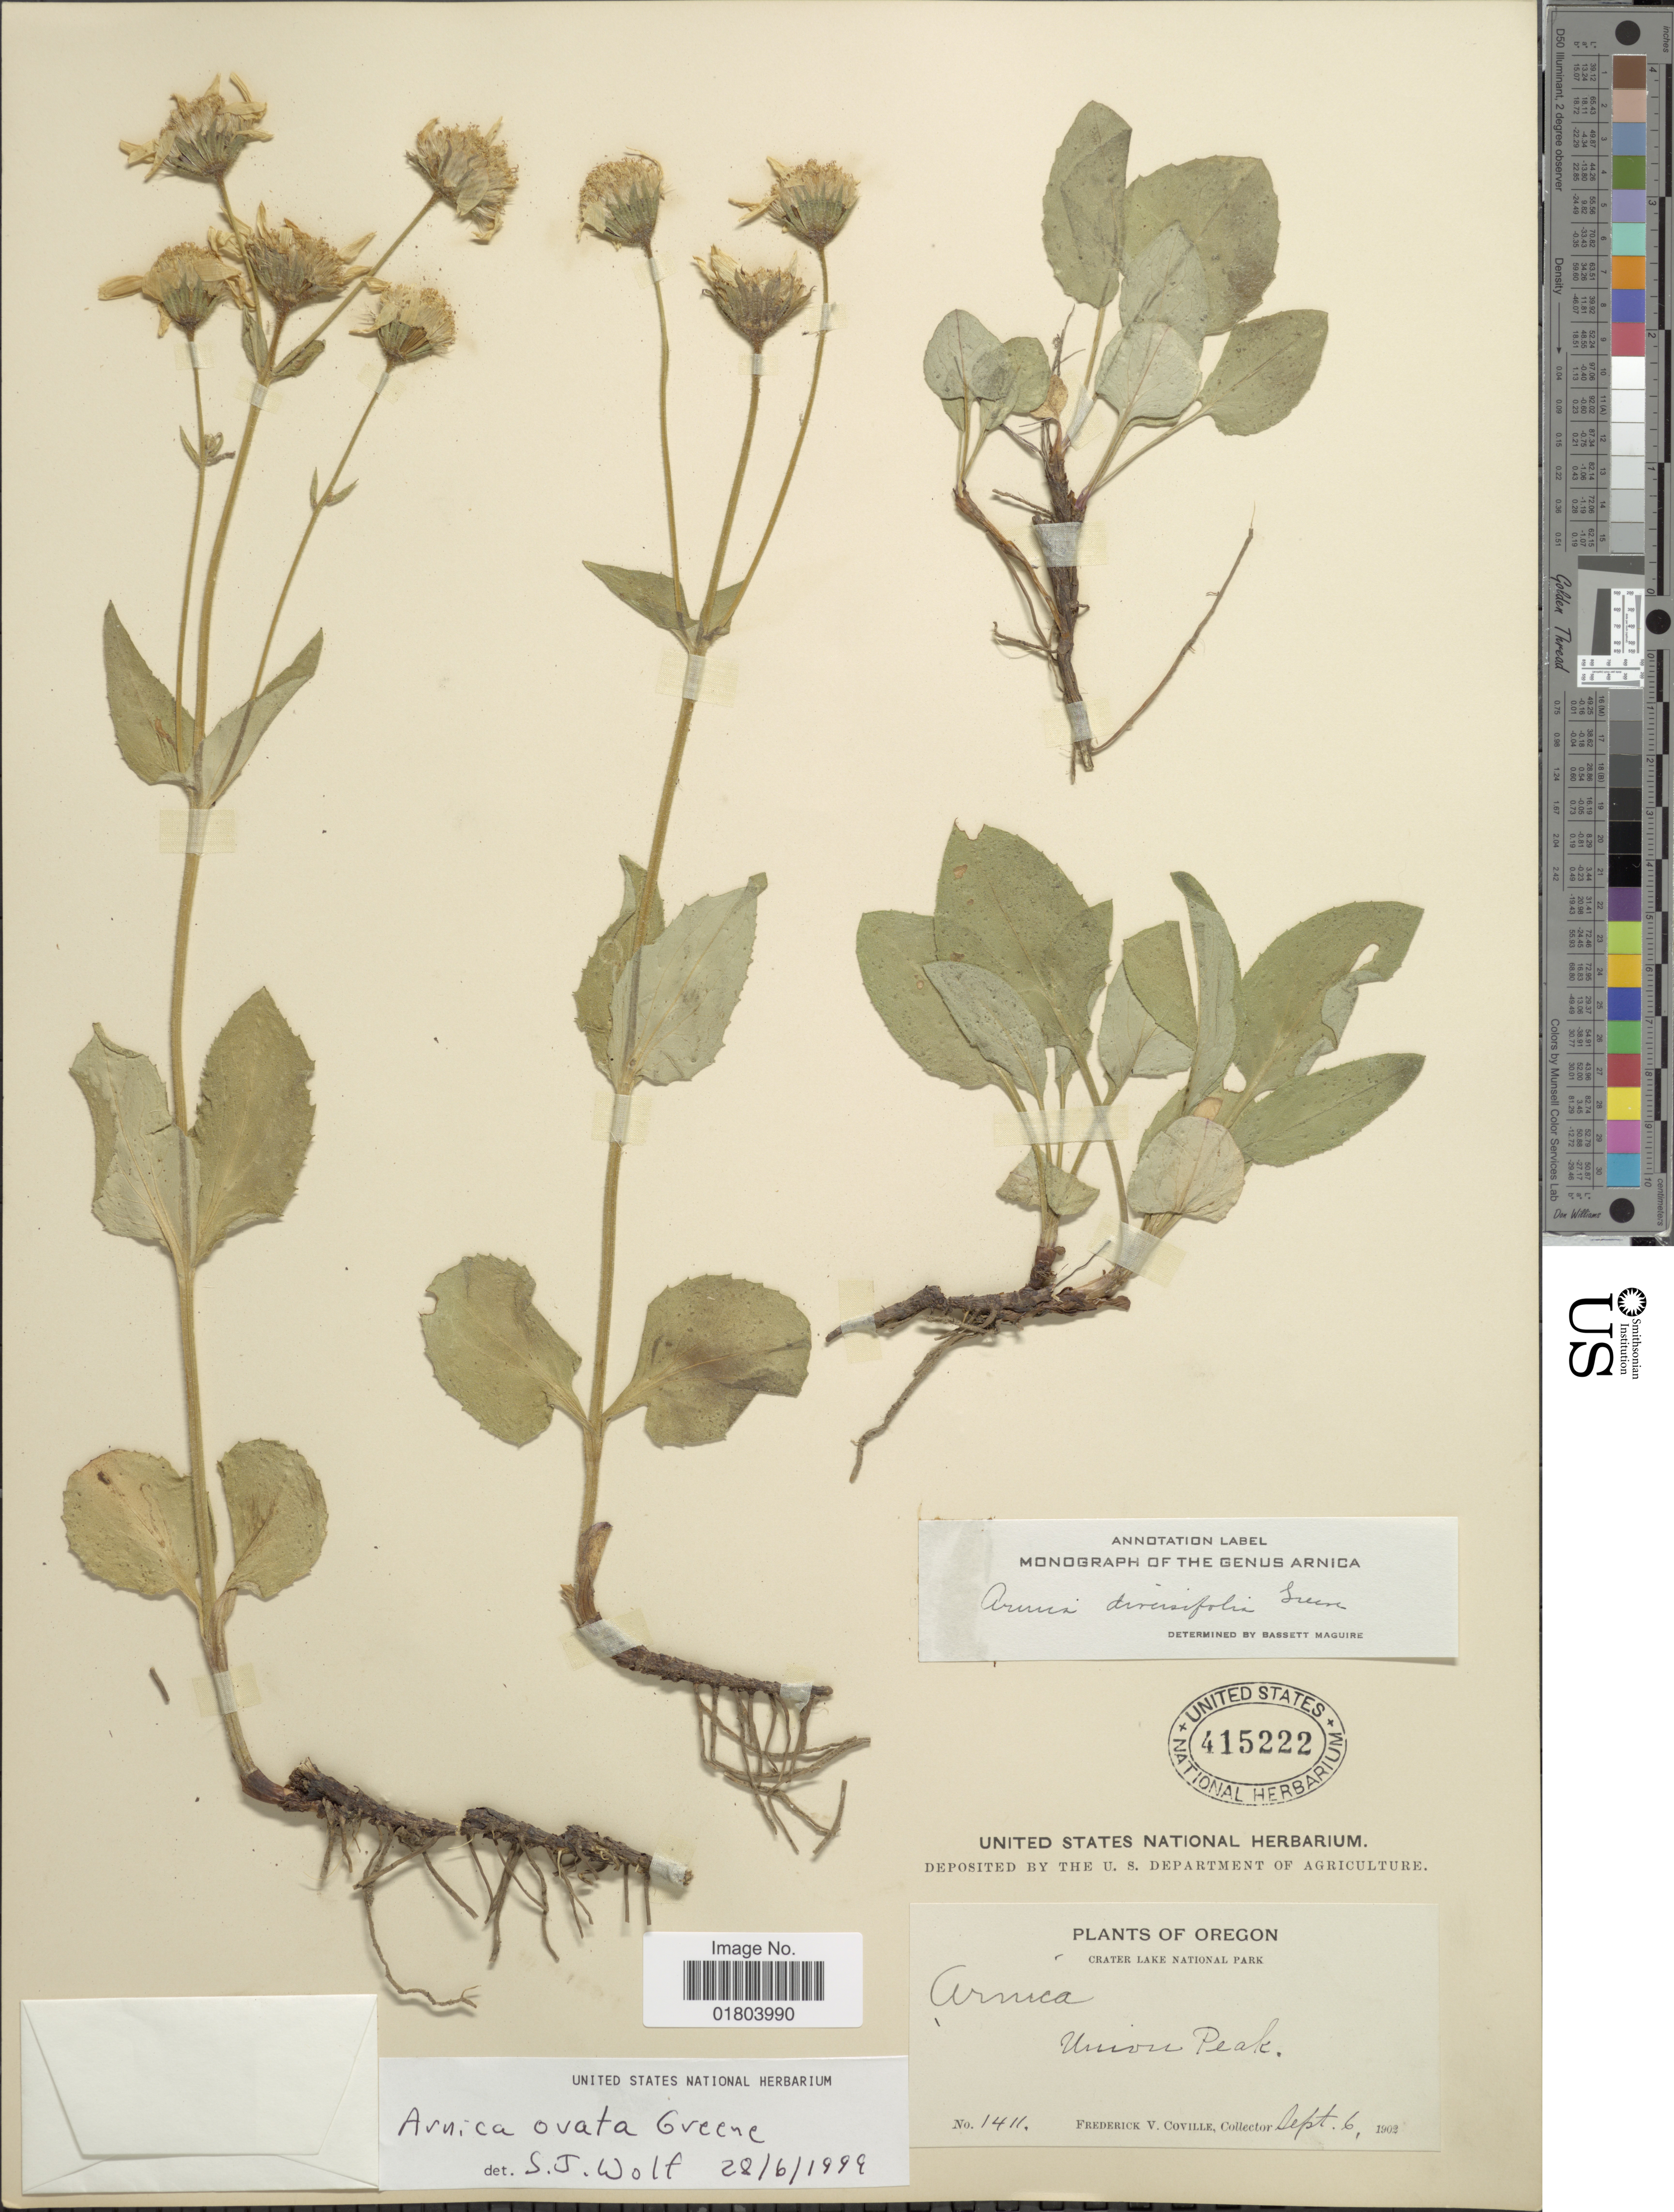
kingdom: Plantae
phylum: Tracheophyta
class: Magnoliopsida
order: Asterales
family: Asteraceae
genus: Arnica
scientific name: Arnica ovata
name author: Greene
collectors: F. V. Coville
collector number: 1411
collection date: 1902-09-06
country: United States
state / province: Oregon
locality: Crater Lake National Park, Union Peak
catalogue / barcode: US 415222